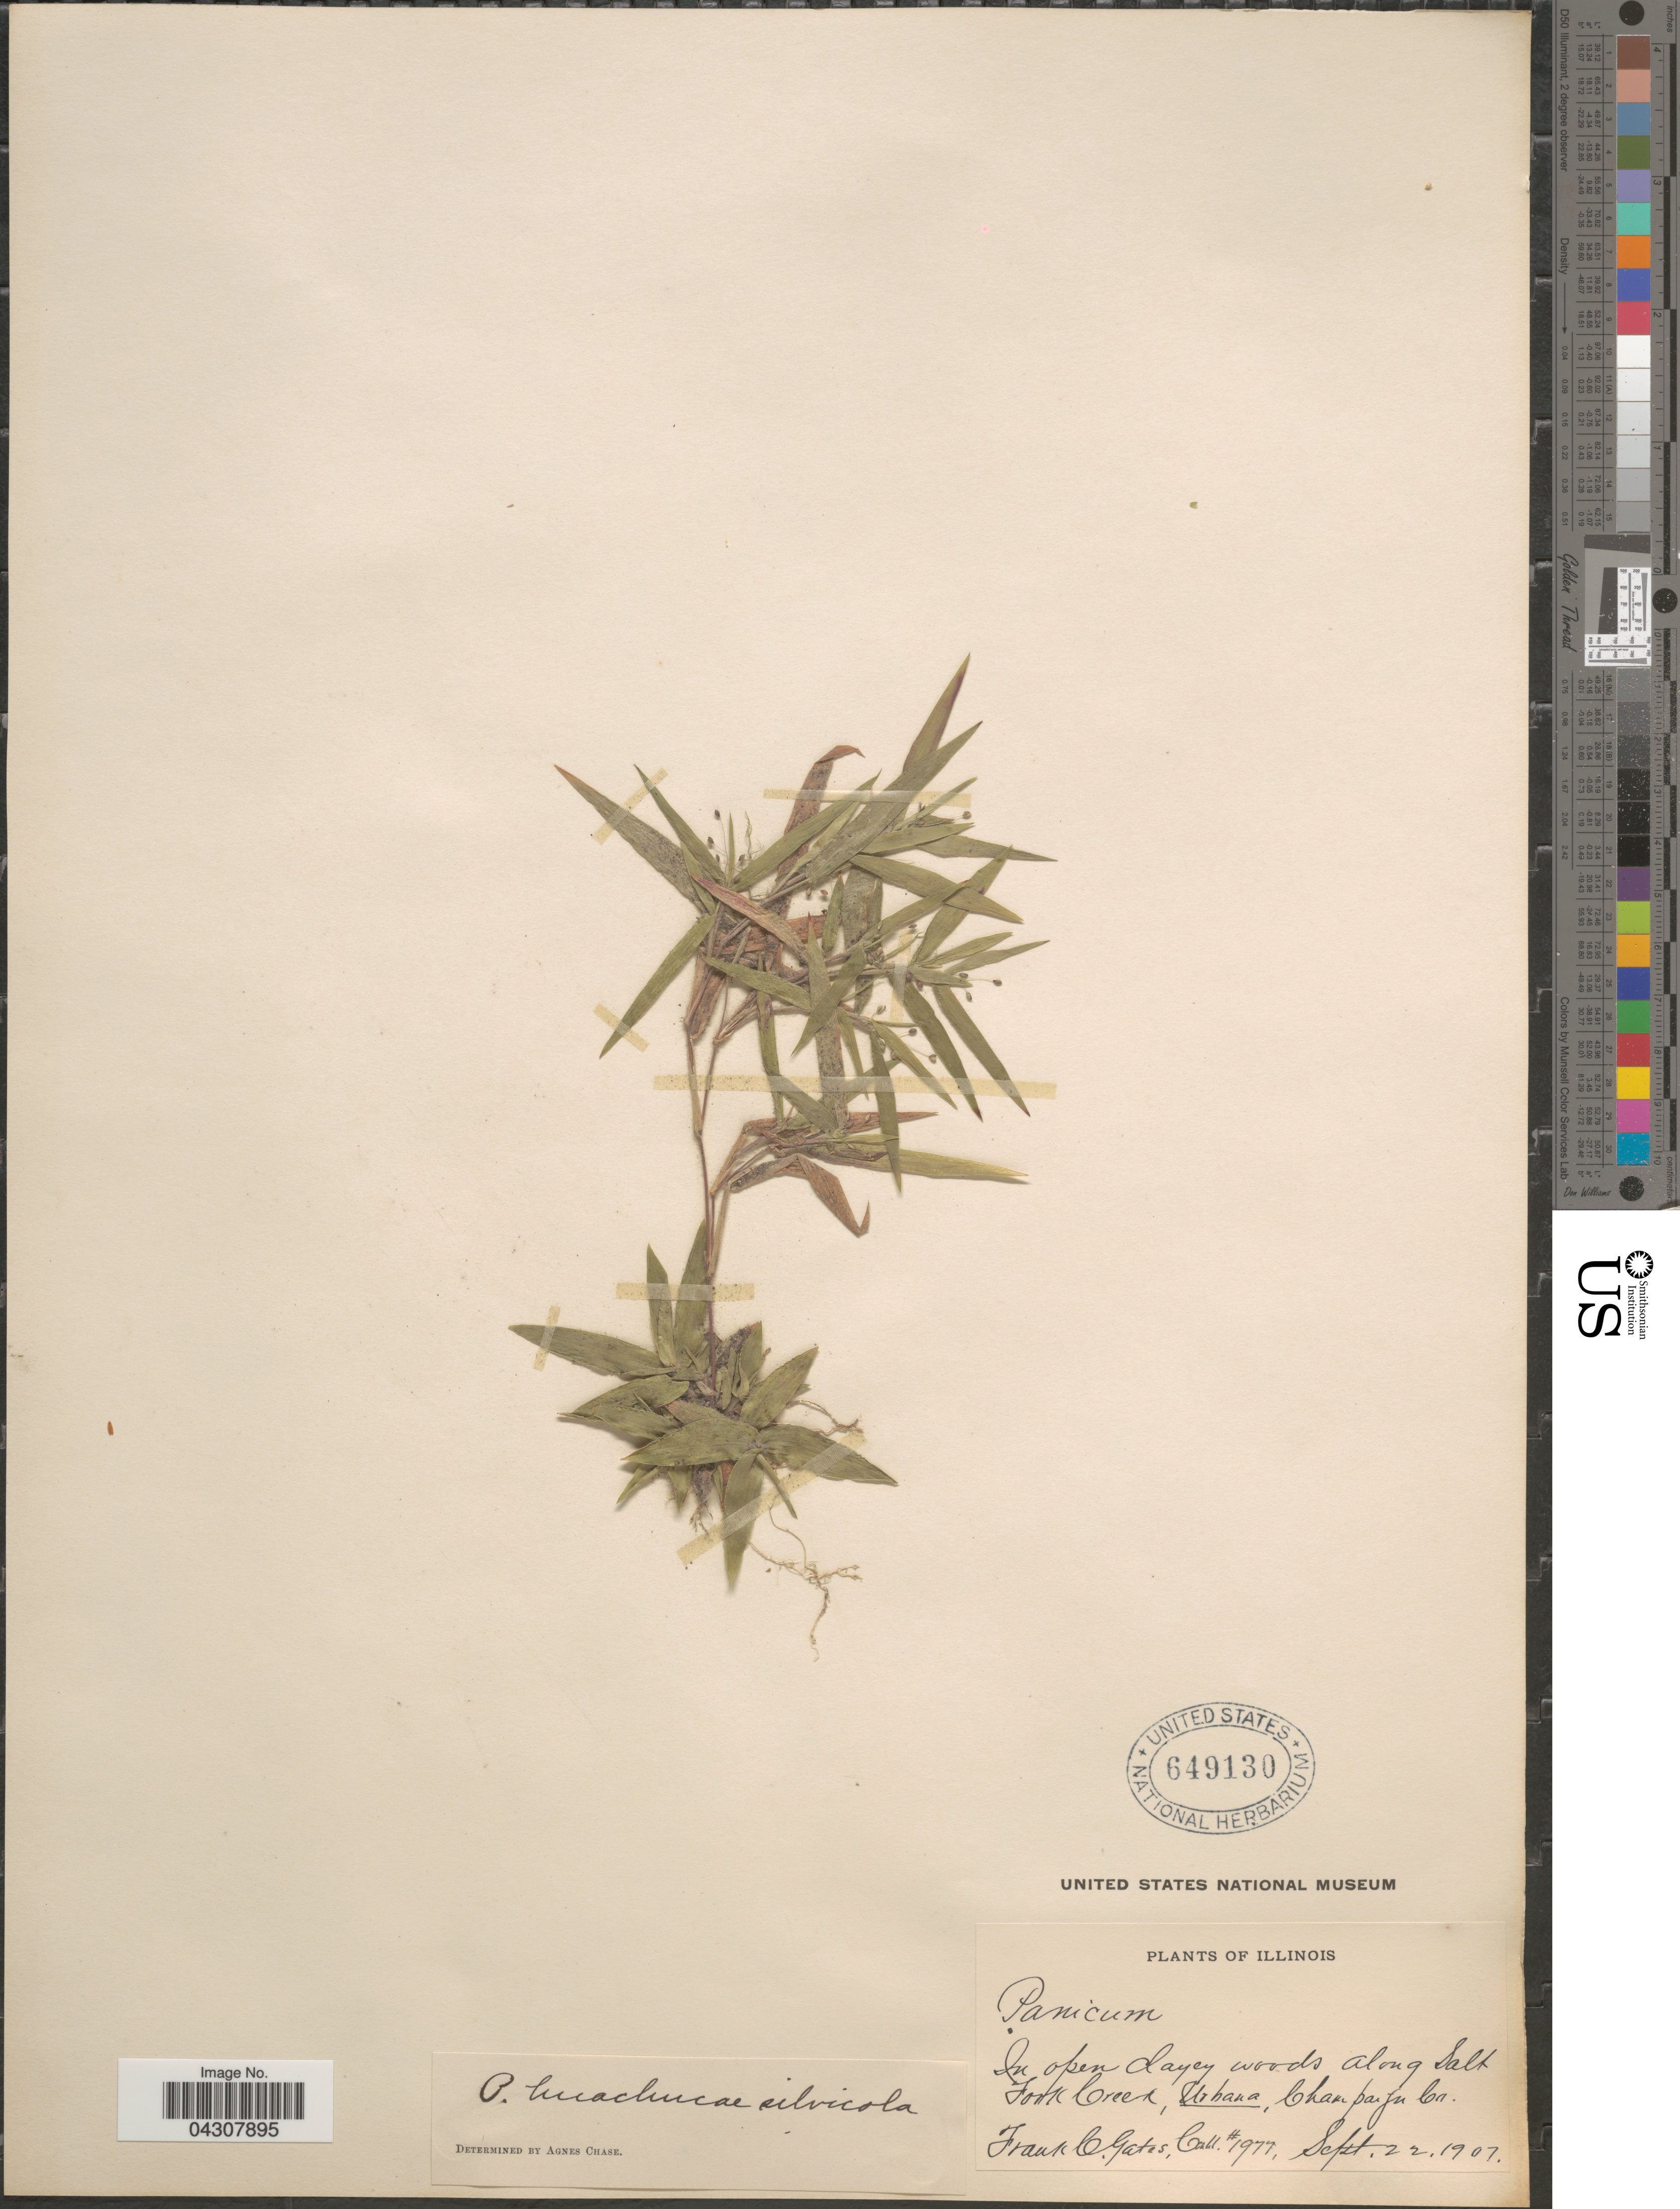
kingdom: Plantae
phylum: Tracheophyta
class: Liliopsida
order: Poales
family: Poaceae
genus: Dichanthelium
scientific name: Dichanthelium acuminatum var. acuminatum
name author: (Sw.) Gould & C.A. Clark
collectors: F. C. Gates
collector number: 1977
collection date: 1907-09-22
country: United States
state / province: Illinois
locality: In open clayey woods, along Salt Fork Creek, Urbana, Champaign Co.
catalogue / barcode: US 649130